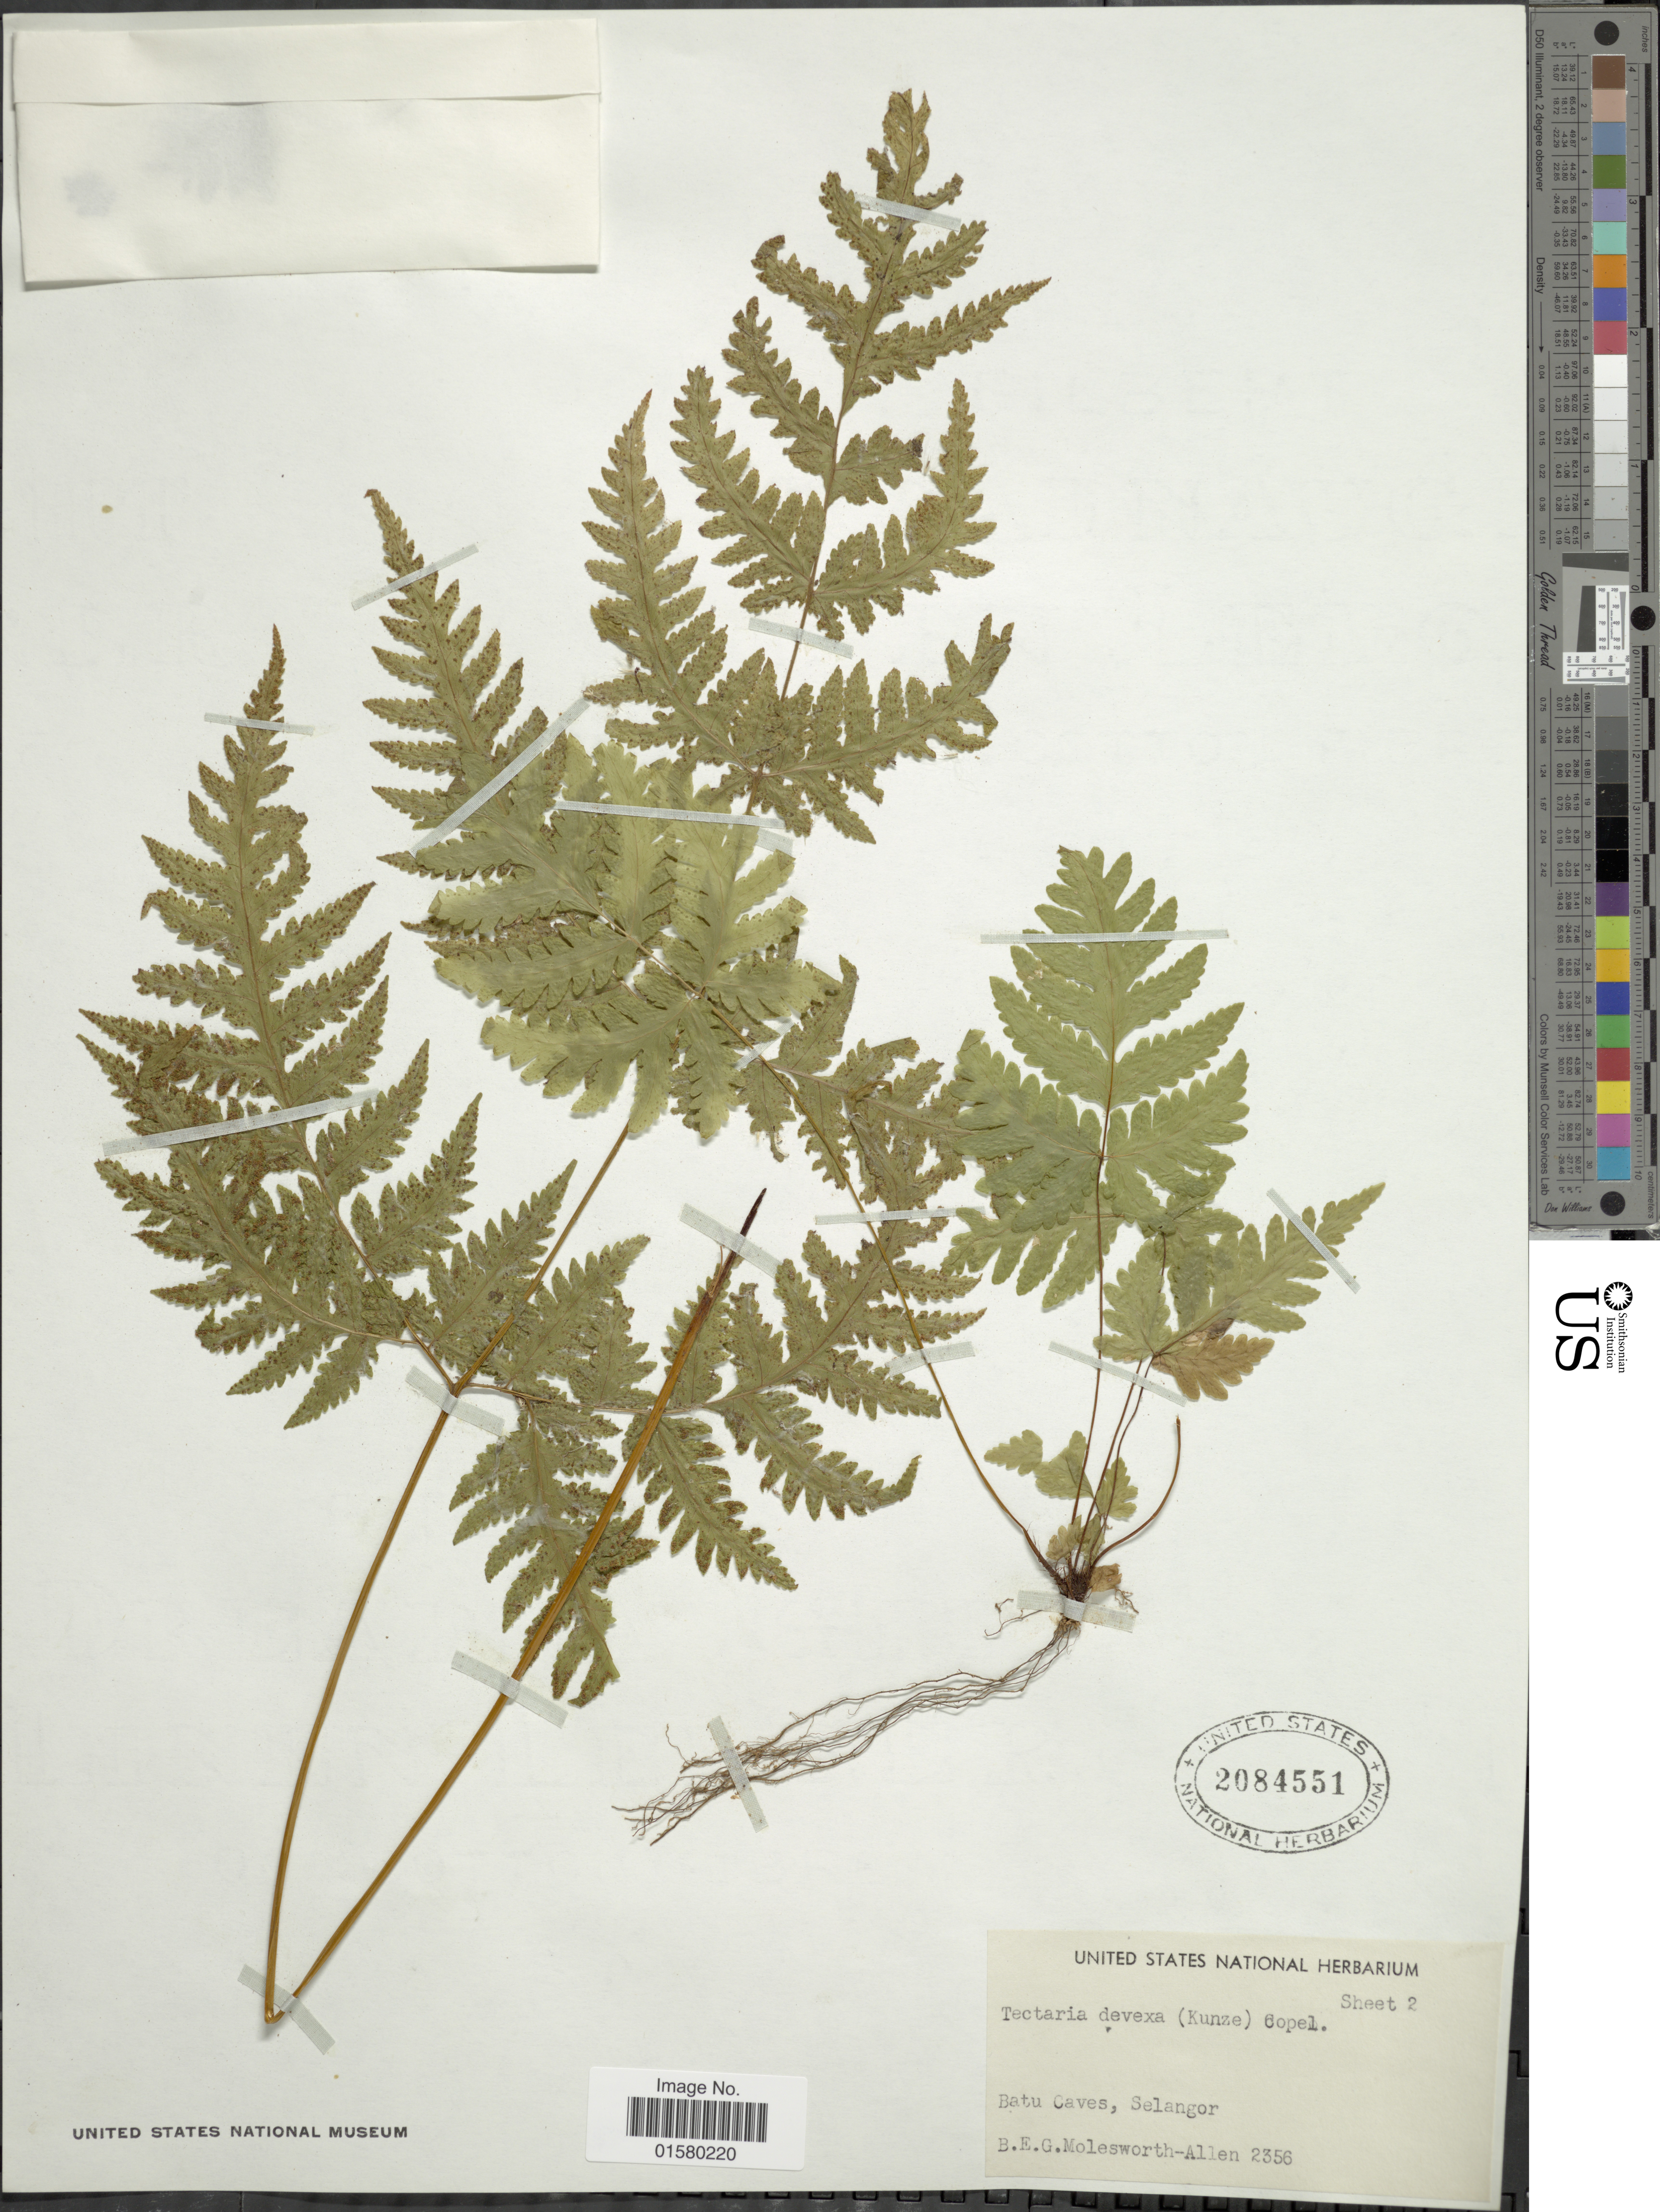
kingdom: Plantae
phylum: Tracheophyta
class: Polypodiopsida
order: Polypodiales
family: Tectariaceae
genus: Tectaria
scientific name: Tectaria devexa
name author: (Kunze) Copel.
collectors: B. E. G. Molesworth-Allen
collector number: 2356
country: Malaysia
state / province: Selangor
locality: Batu Caves, Selangor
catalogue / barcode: US 2084551